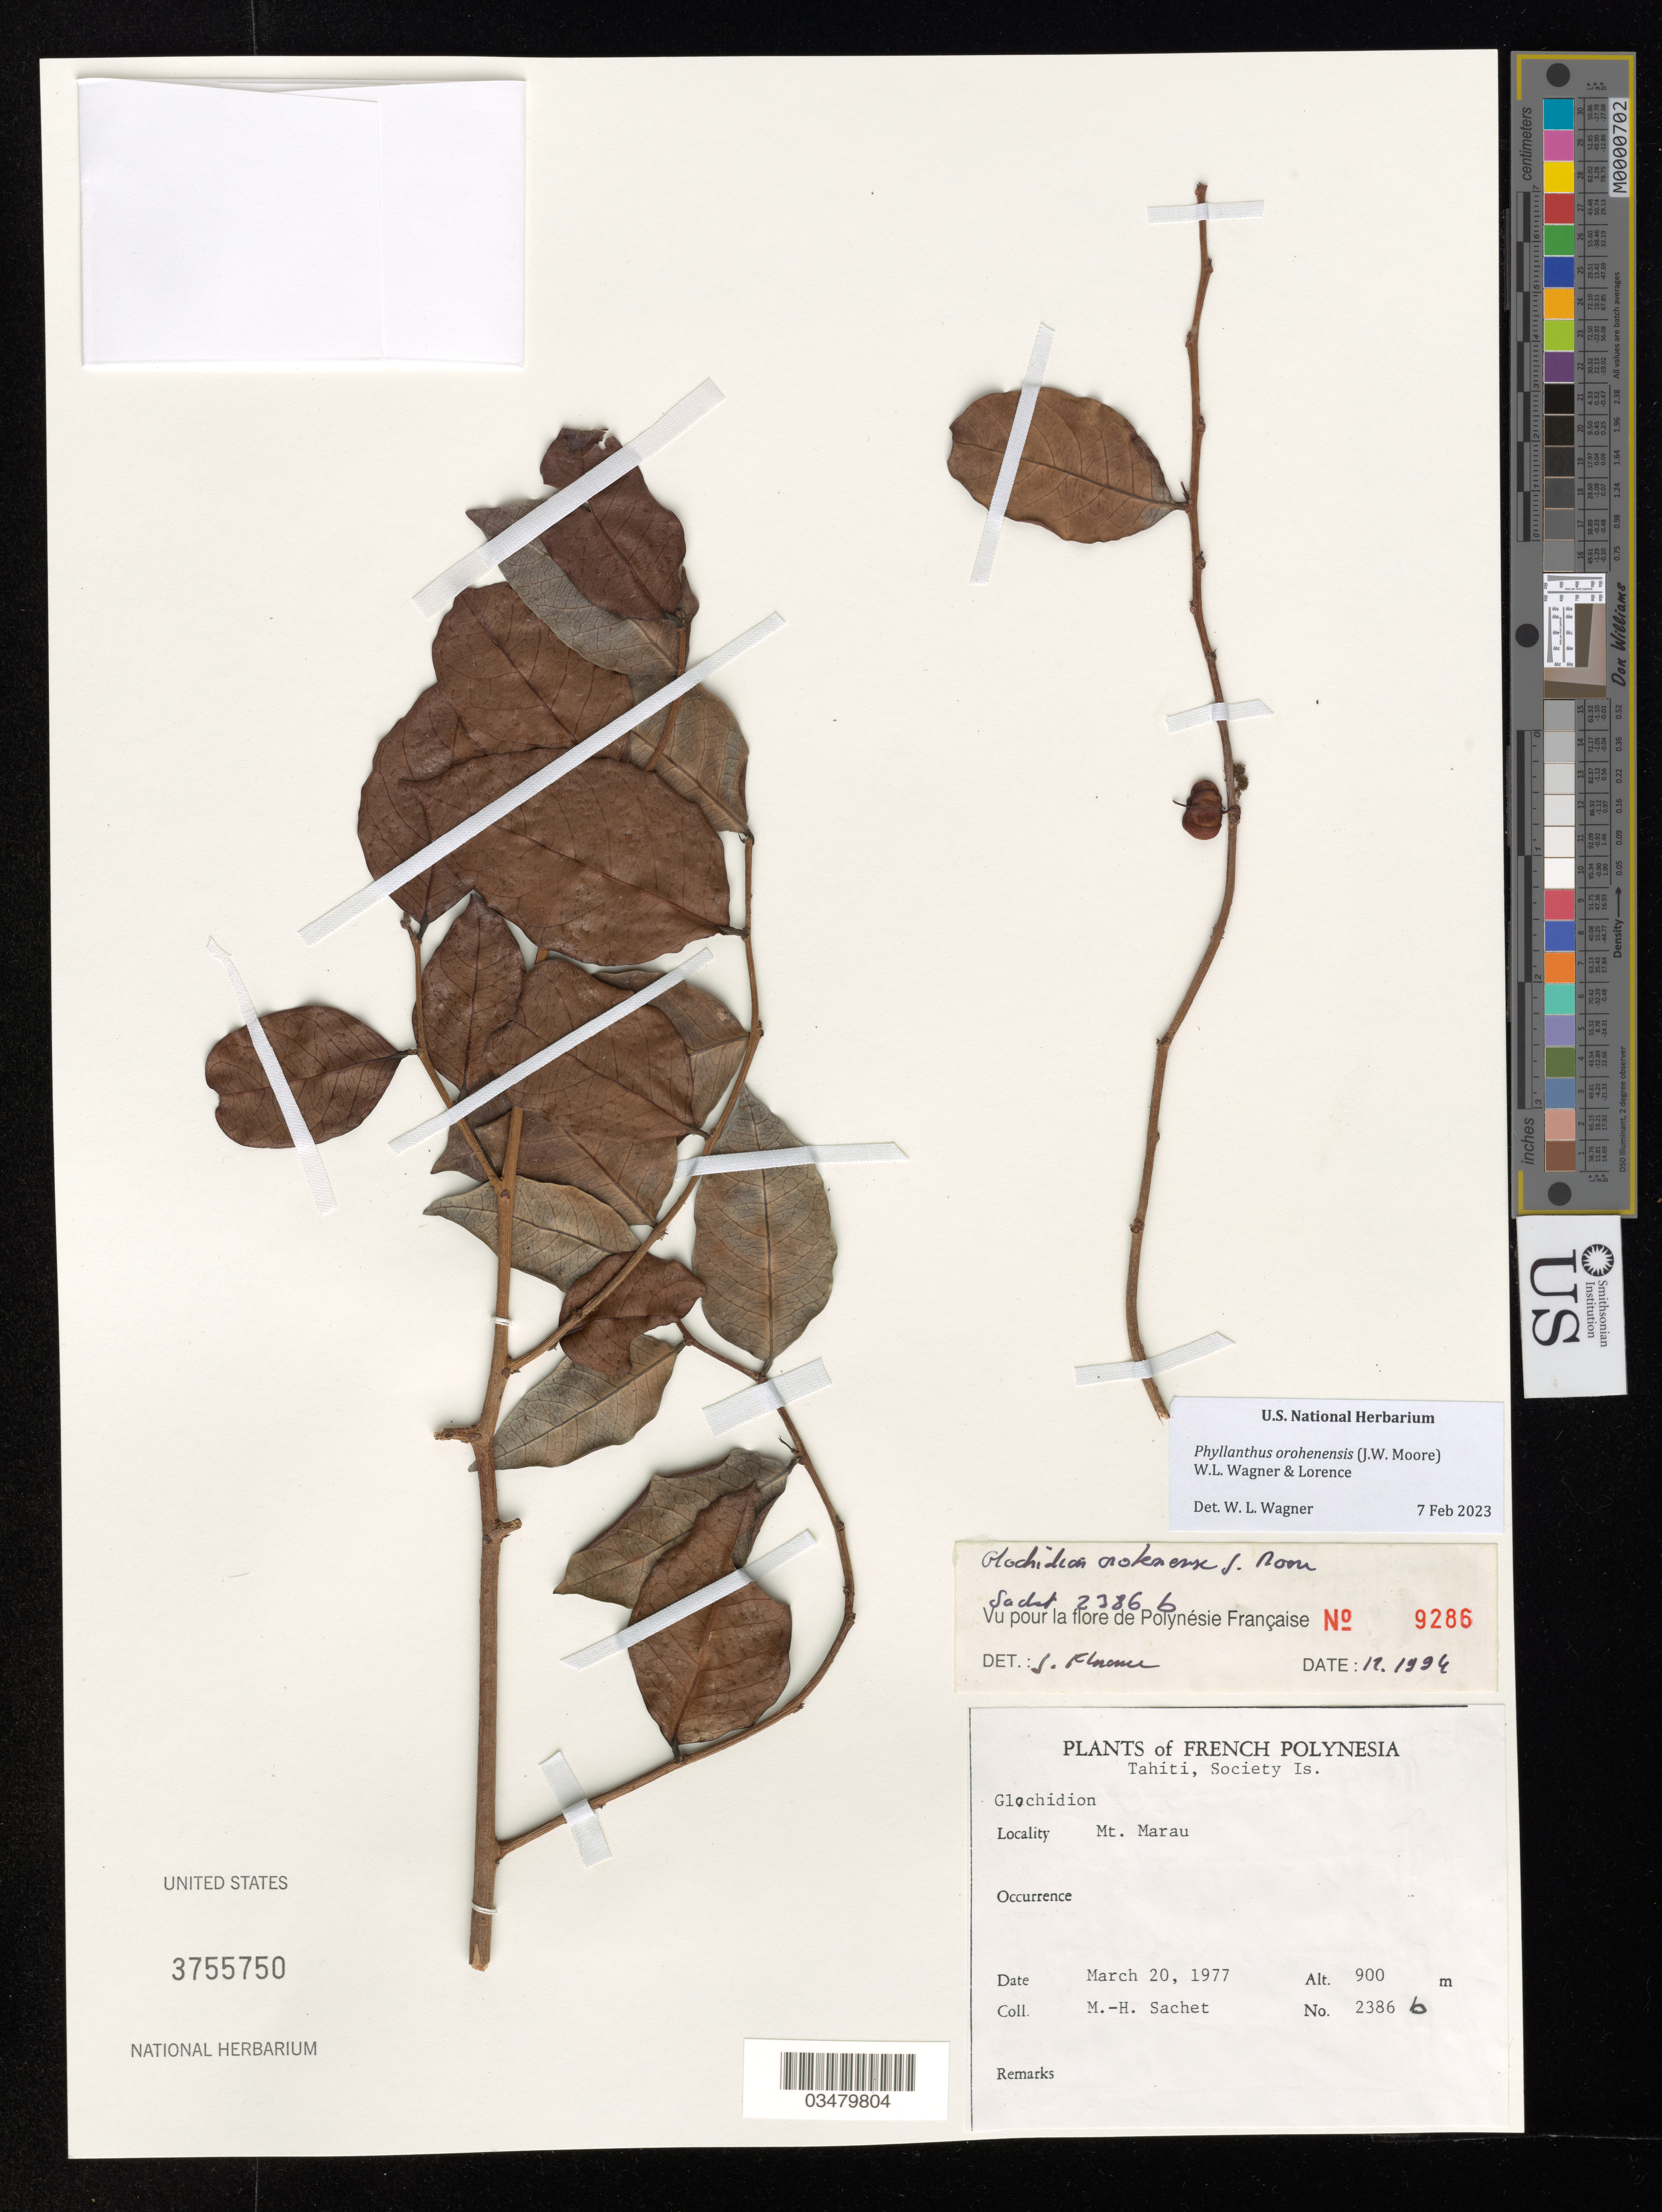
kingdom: Plantae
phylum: Tracheophyta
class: Magnoliopsida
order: Malpighiales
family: Phyllanthaceae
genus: Phyllanthus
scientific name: Phyllanthus orohenensis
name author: (J.W. Moore) W.L. Wagner & Lorence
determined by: Wagner, W. L., (BOT), Smithsonian Institution - National Museum of Natural History (UNITED STATES)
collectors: M.-H. Sachet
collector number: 2386b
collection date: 1977-03-20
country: French Polynesia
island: Tahiti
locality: Tahiti, Society Is. Mt. Marau.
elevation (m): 900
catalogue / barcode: US 3755750